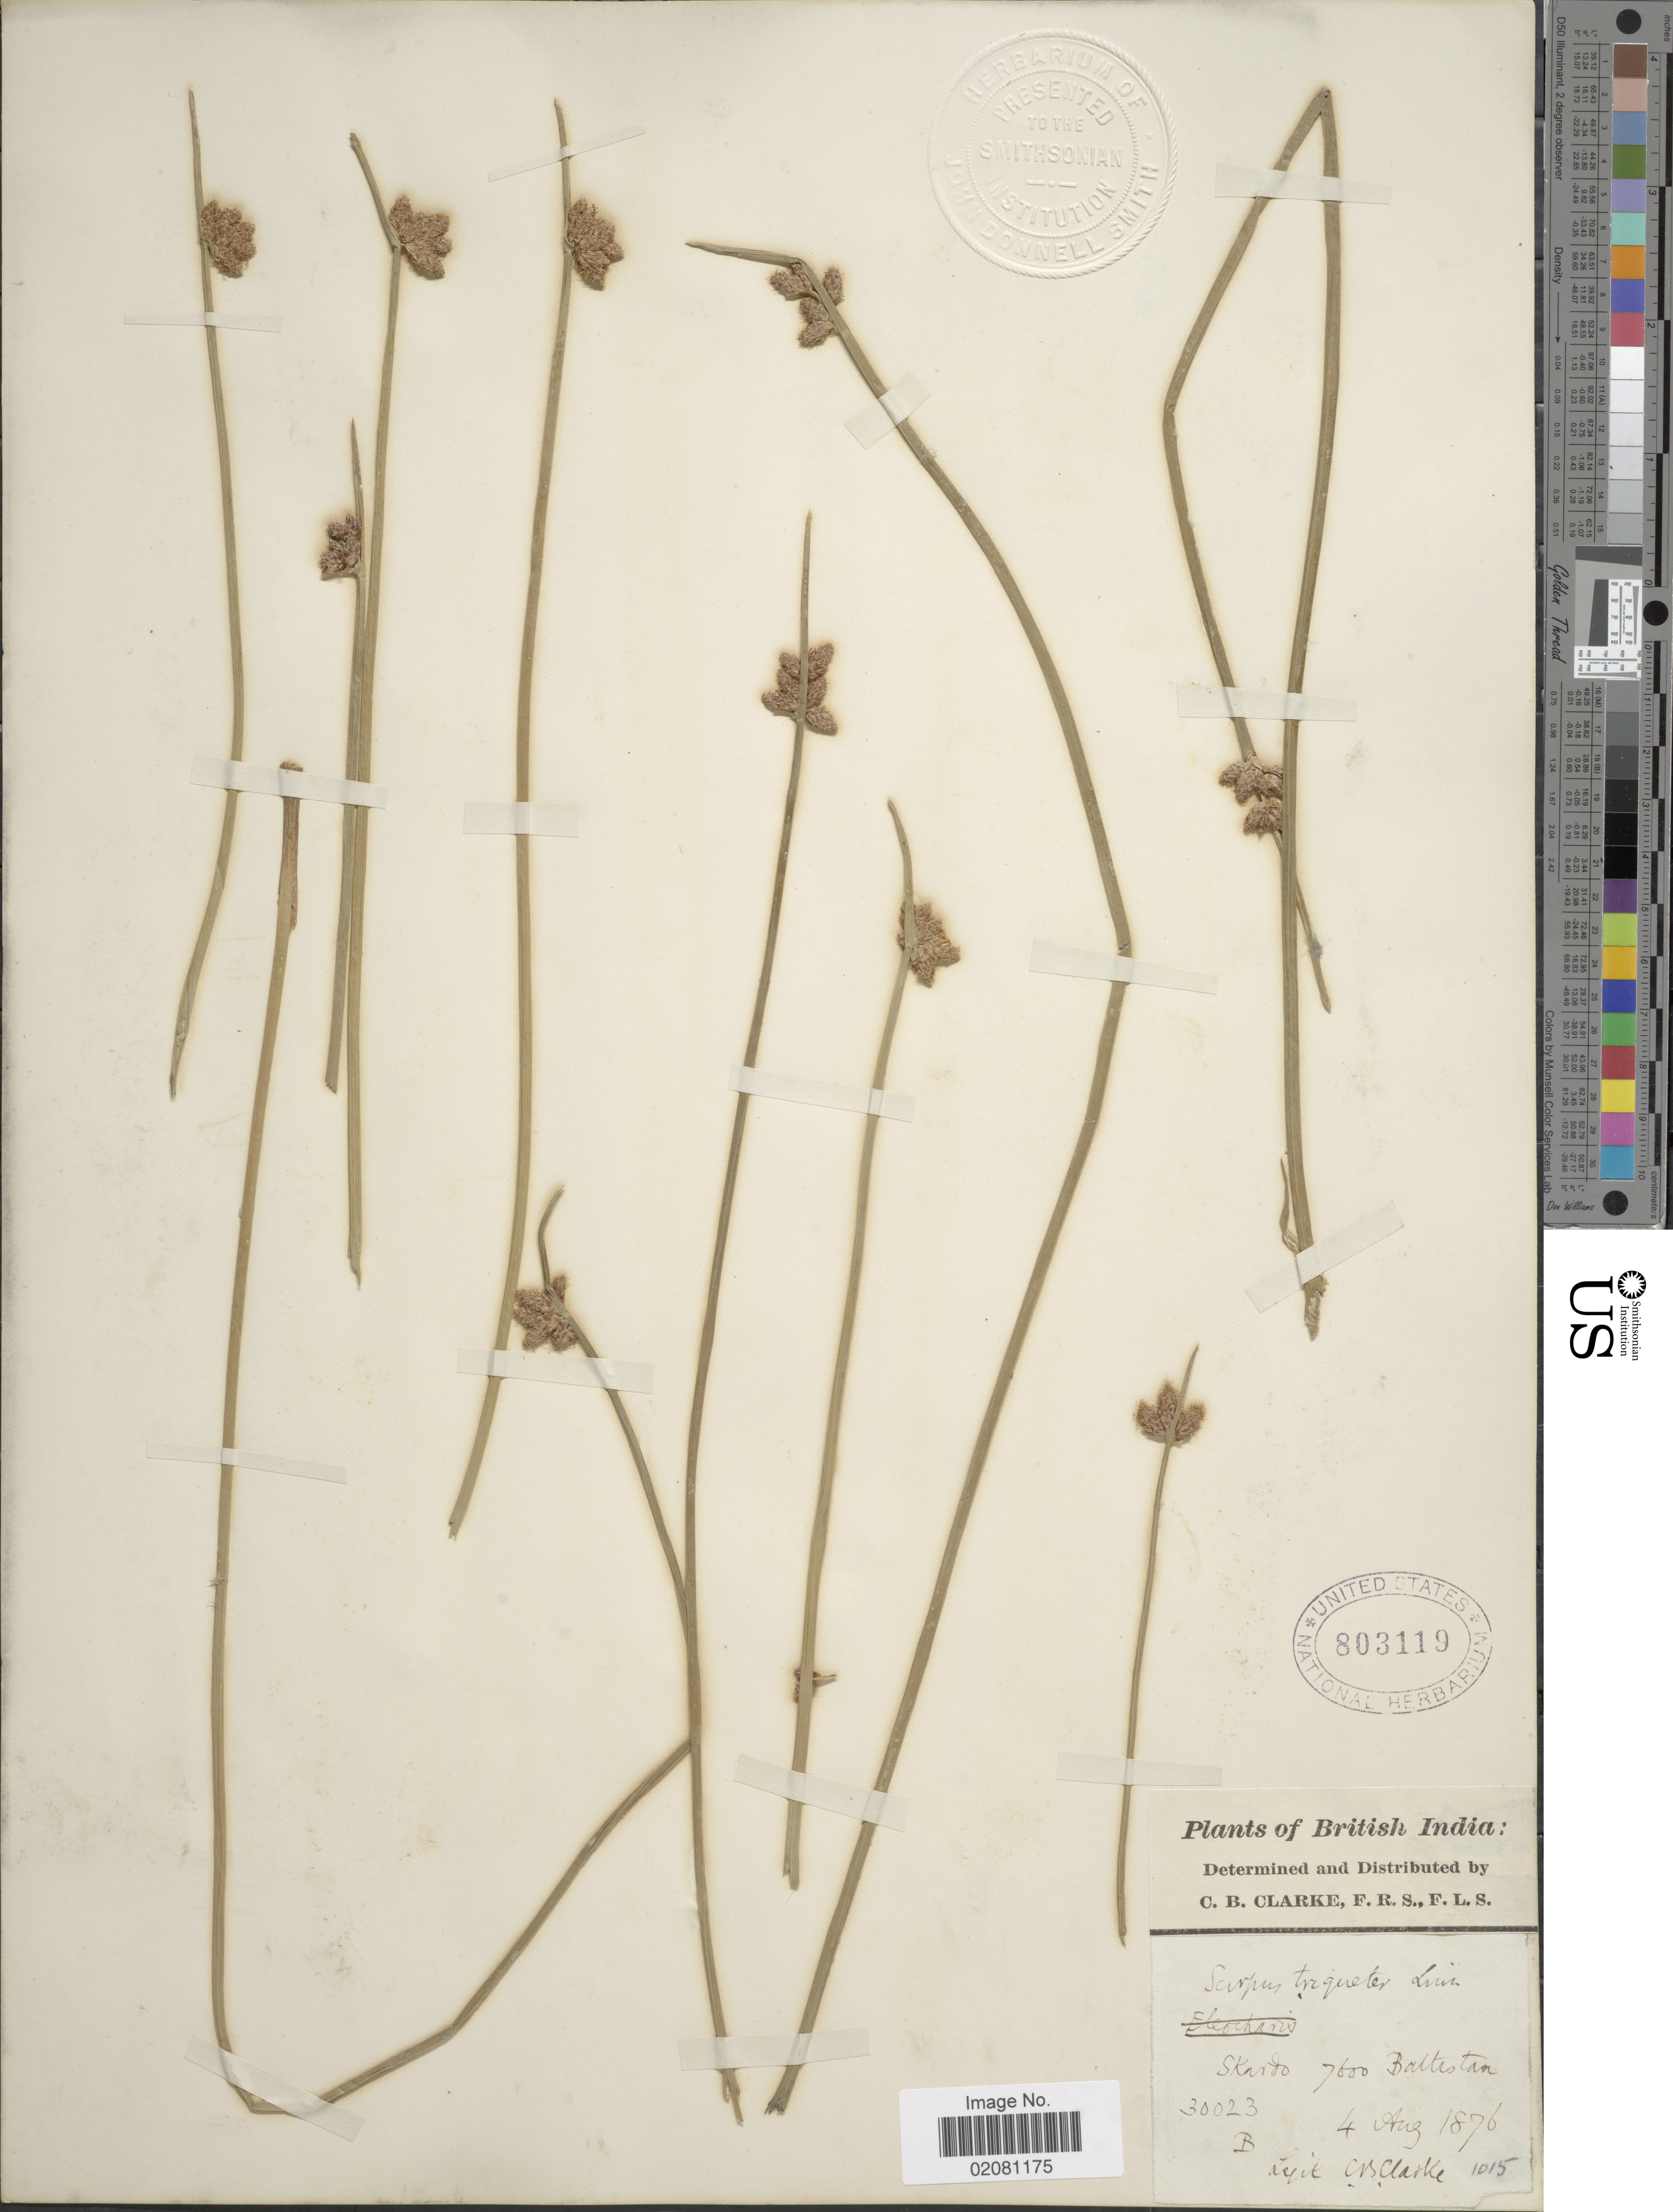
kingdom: Plantae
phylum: Tracheophyta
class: Liliopsida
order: Poales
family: Cyperaceae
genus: Schoenoplectus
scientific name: Schoenoplectus triqueter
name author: (L.) Palla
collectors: C. B. Clarke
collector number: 1015?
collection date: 1876-08-04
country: Pakistan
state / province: Gilgit-Baltistan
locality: British India, Skardu, Baltestan.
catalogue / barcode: US 803119